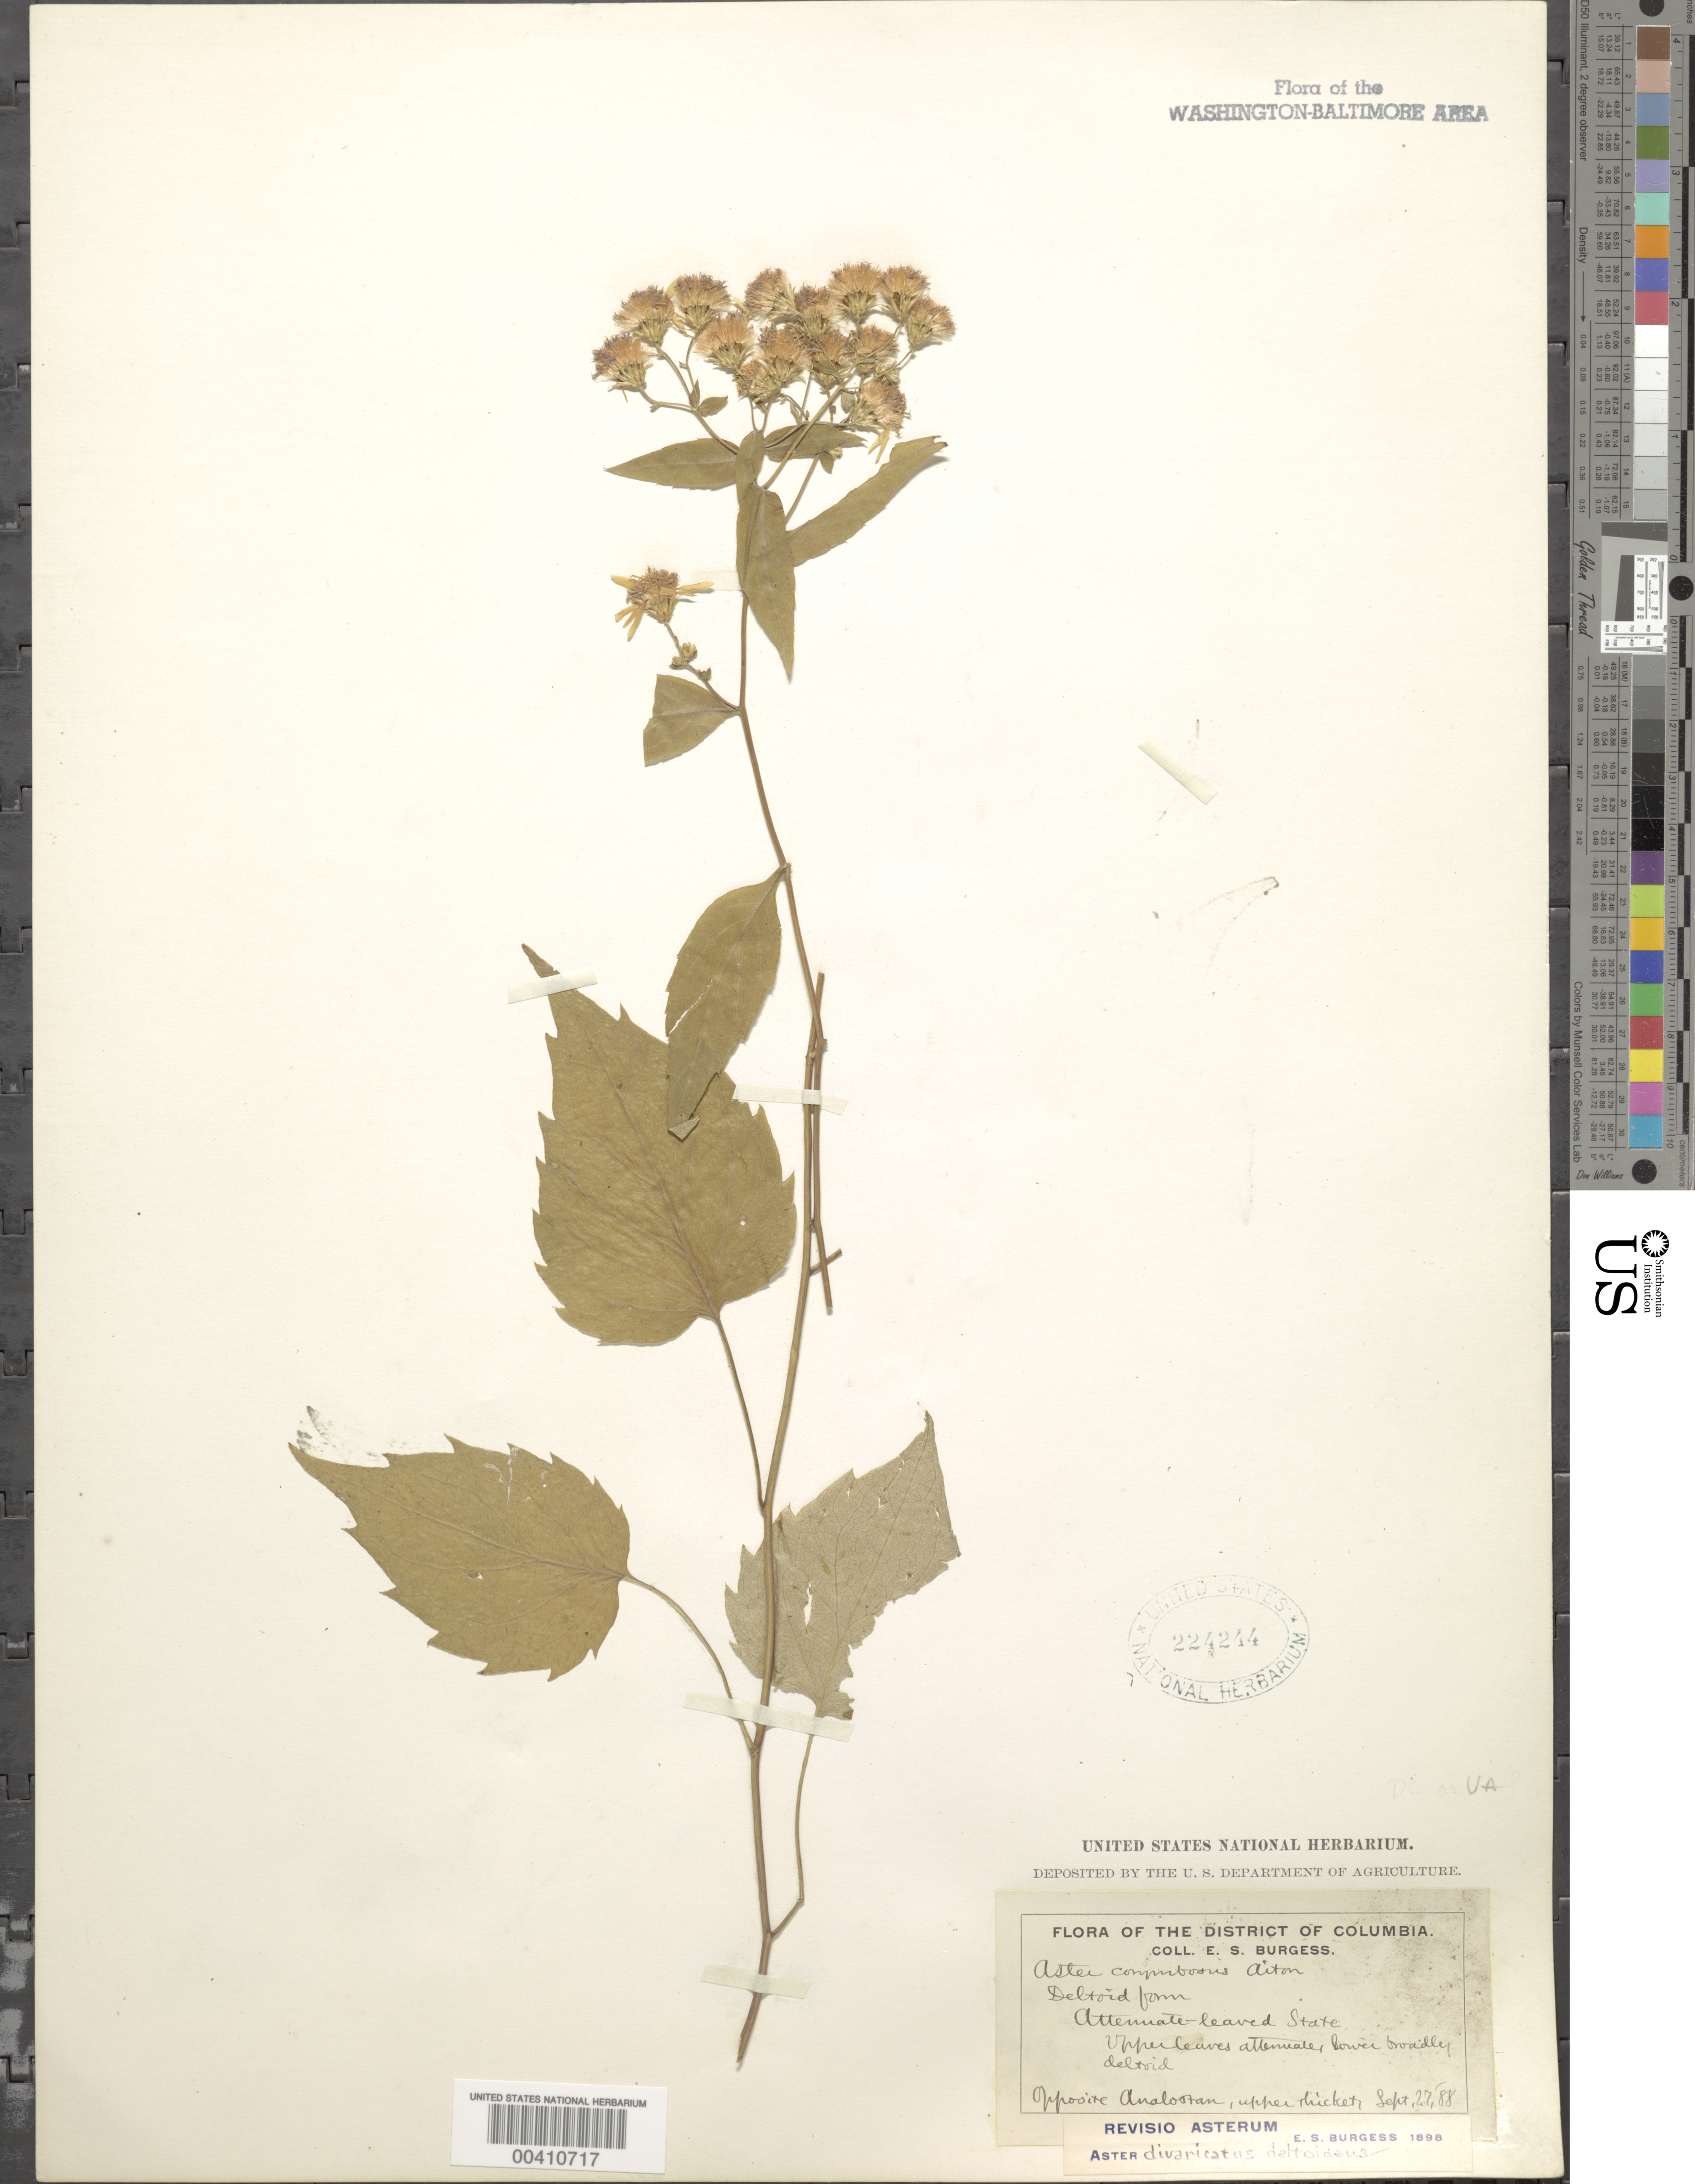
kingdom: Plantae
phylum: Tracheophyta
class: Magnoliopsida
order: Asterales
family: Asteraceae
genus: Eurybia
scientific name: Eurybia divaricata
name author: (L.) G.L. Nesom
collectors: E. Burgess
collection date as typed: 27 Sep 1888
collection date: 1888-09-27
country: United States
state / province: District of Columbia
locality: opposite Roosevelt Island (Analostan)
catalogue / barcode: US 224244